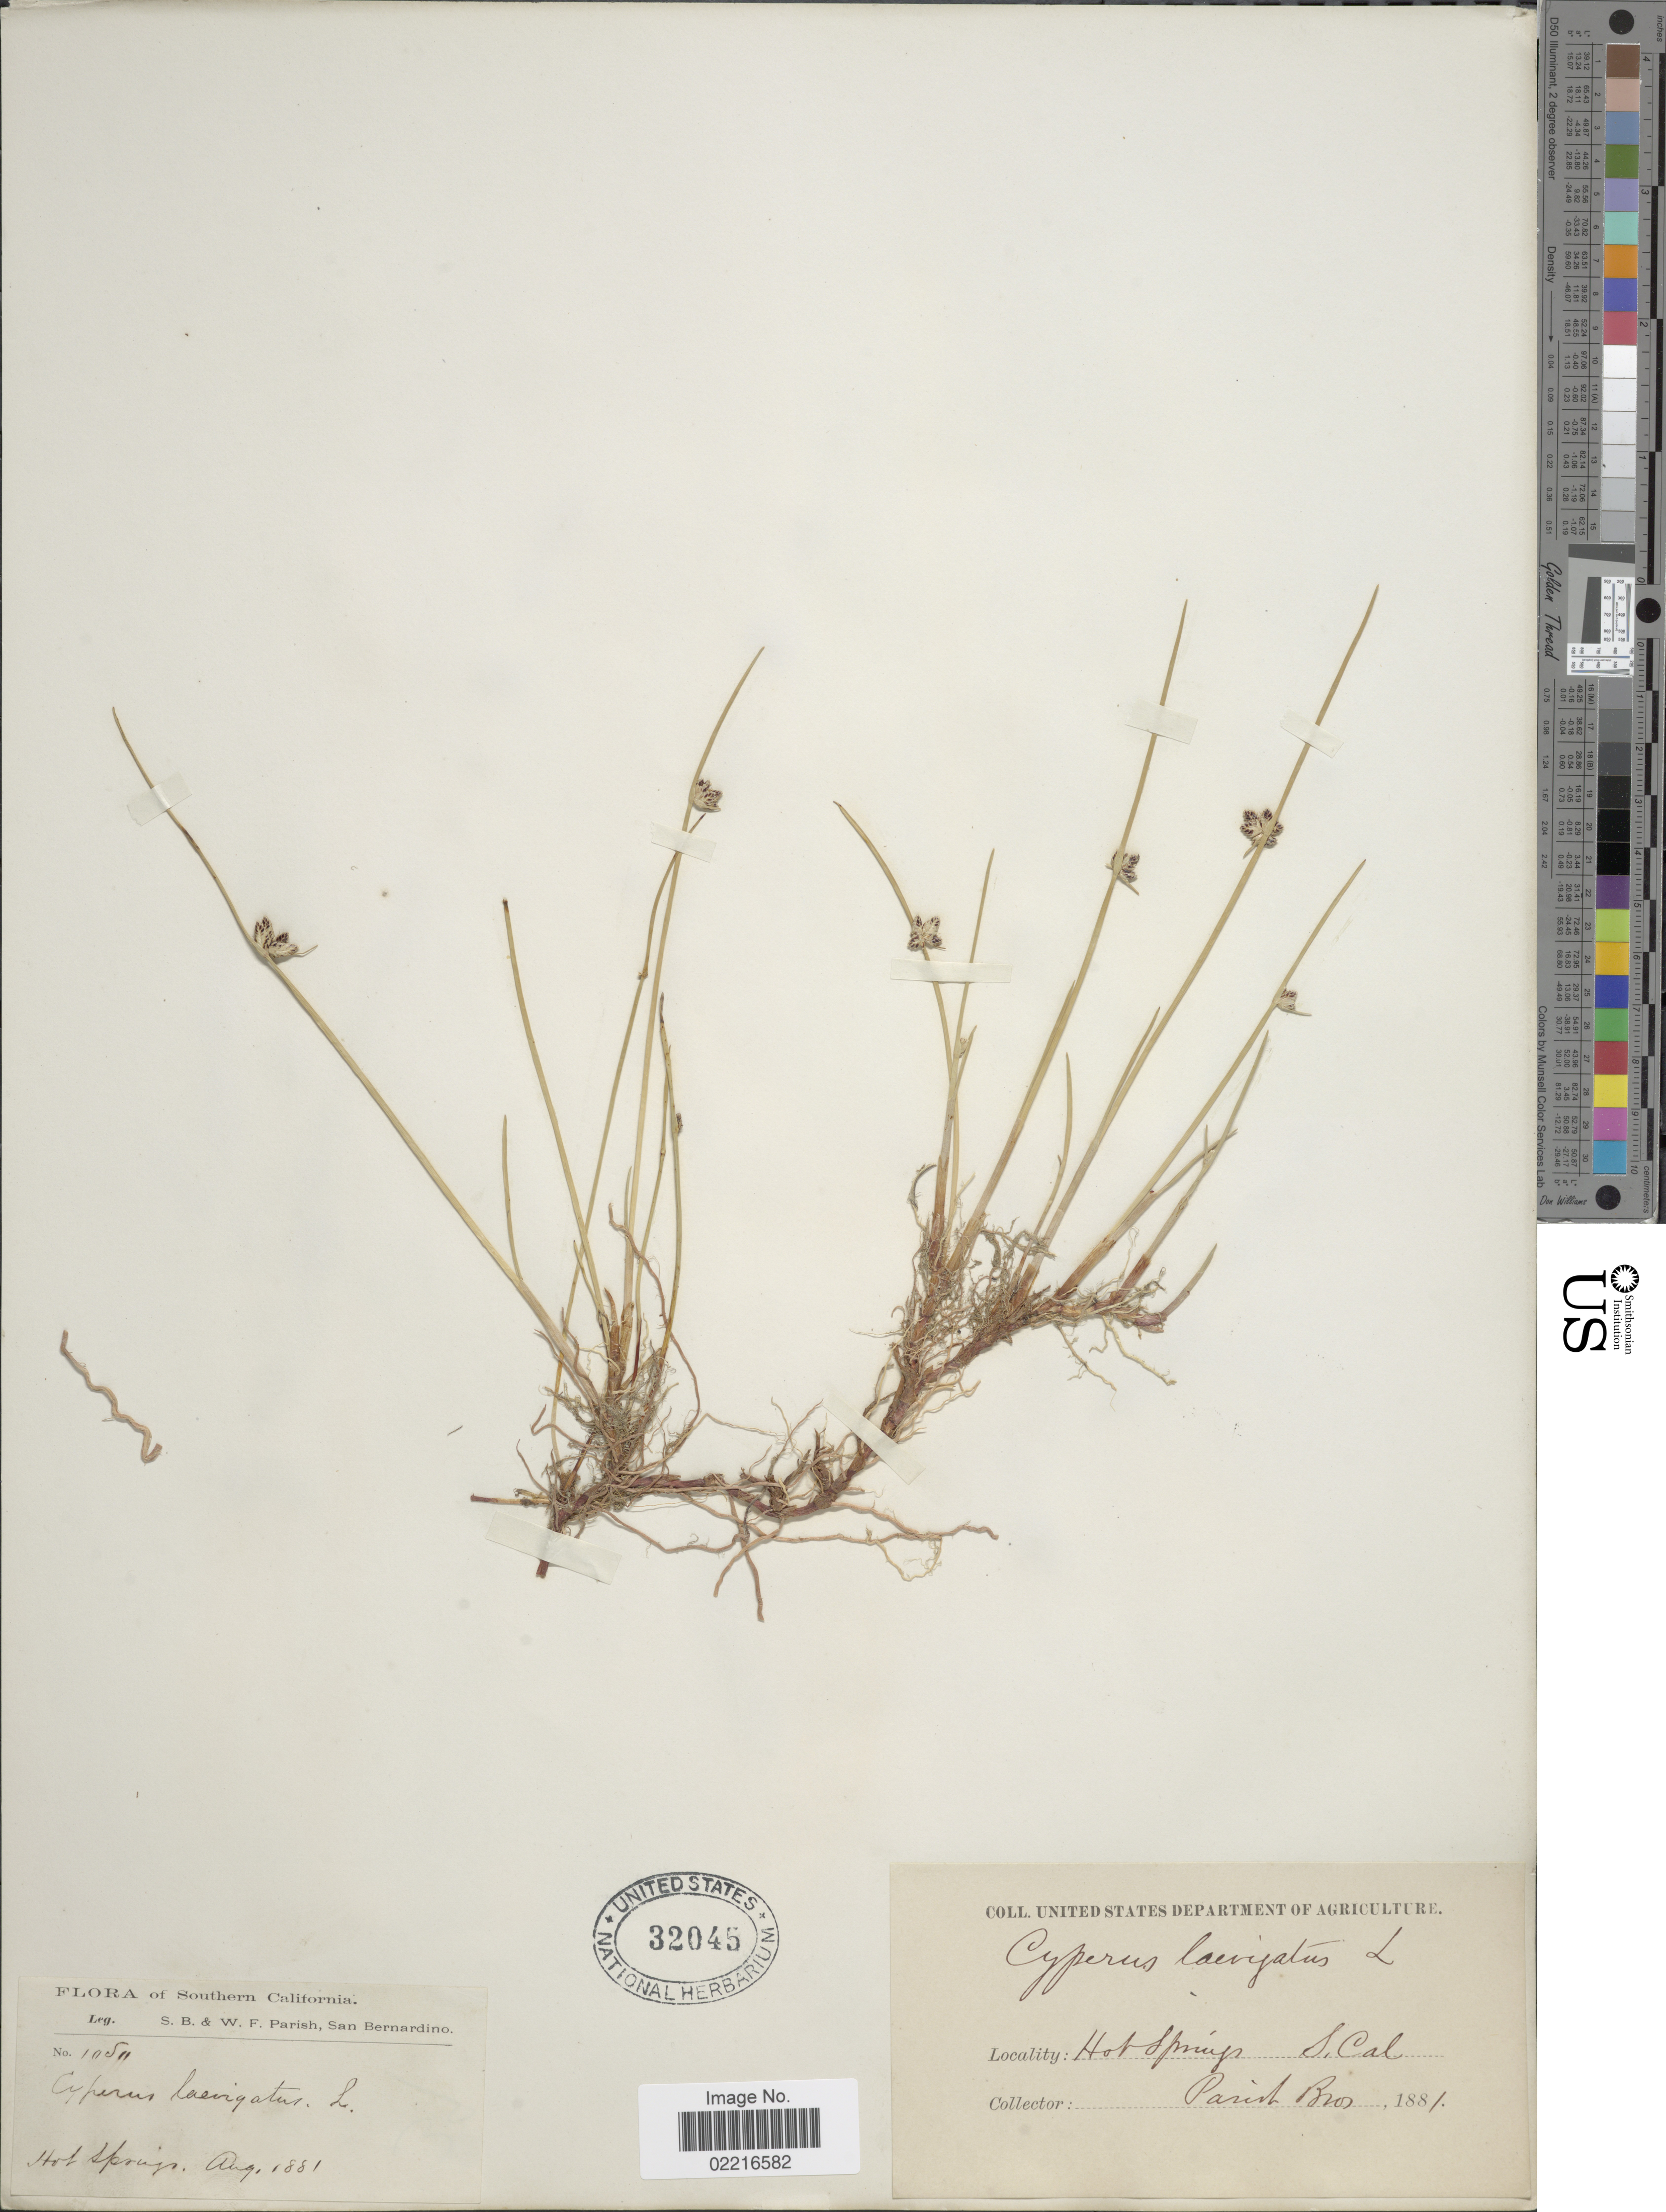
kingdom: Plantae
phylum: Tracheophyta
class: Liliopsida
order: Poales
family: Cyperaceae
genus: Cyperus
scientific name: Cyperus laevigatus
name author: L.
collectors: S. B. Parish & W. F. Parish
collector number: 10511*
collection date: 1881-08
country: United States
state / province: California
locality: Southern California, Hot Springs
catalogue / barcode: US 32045